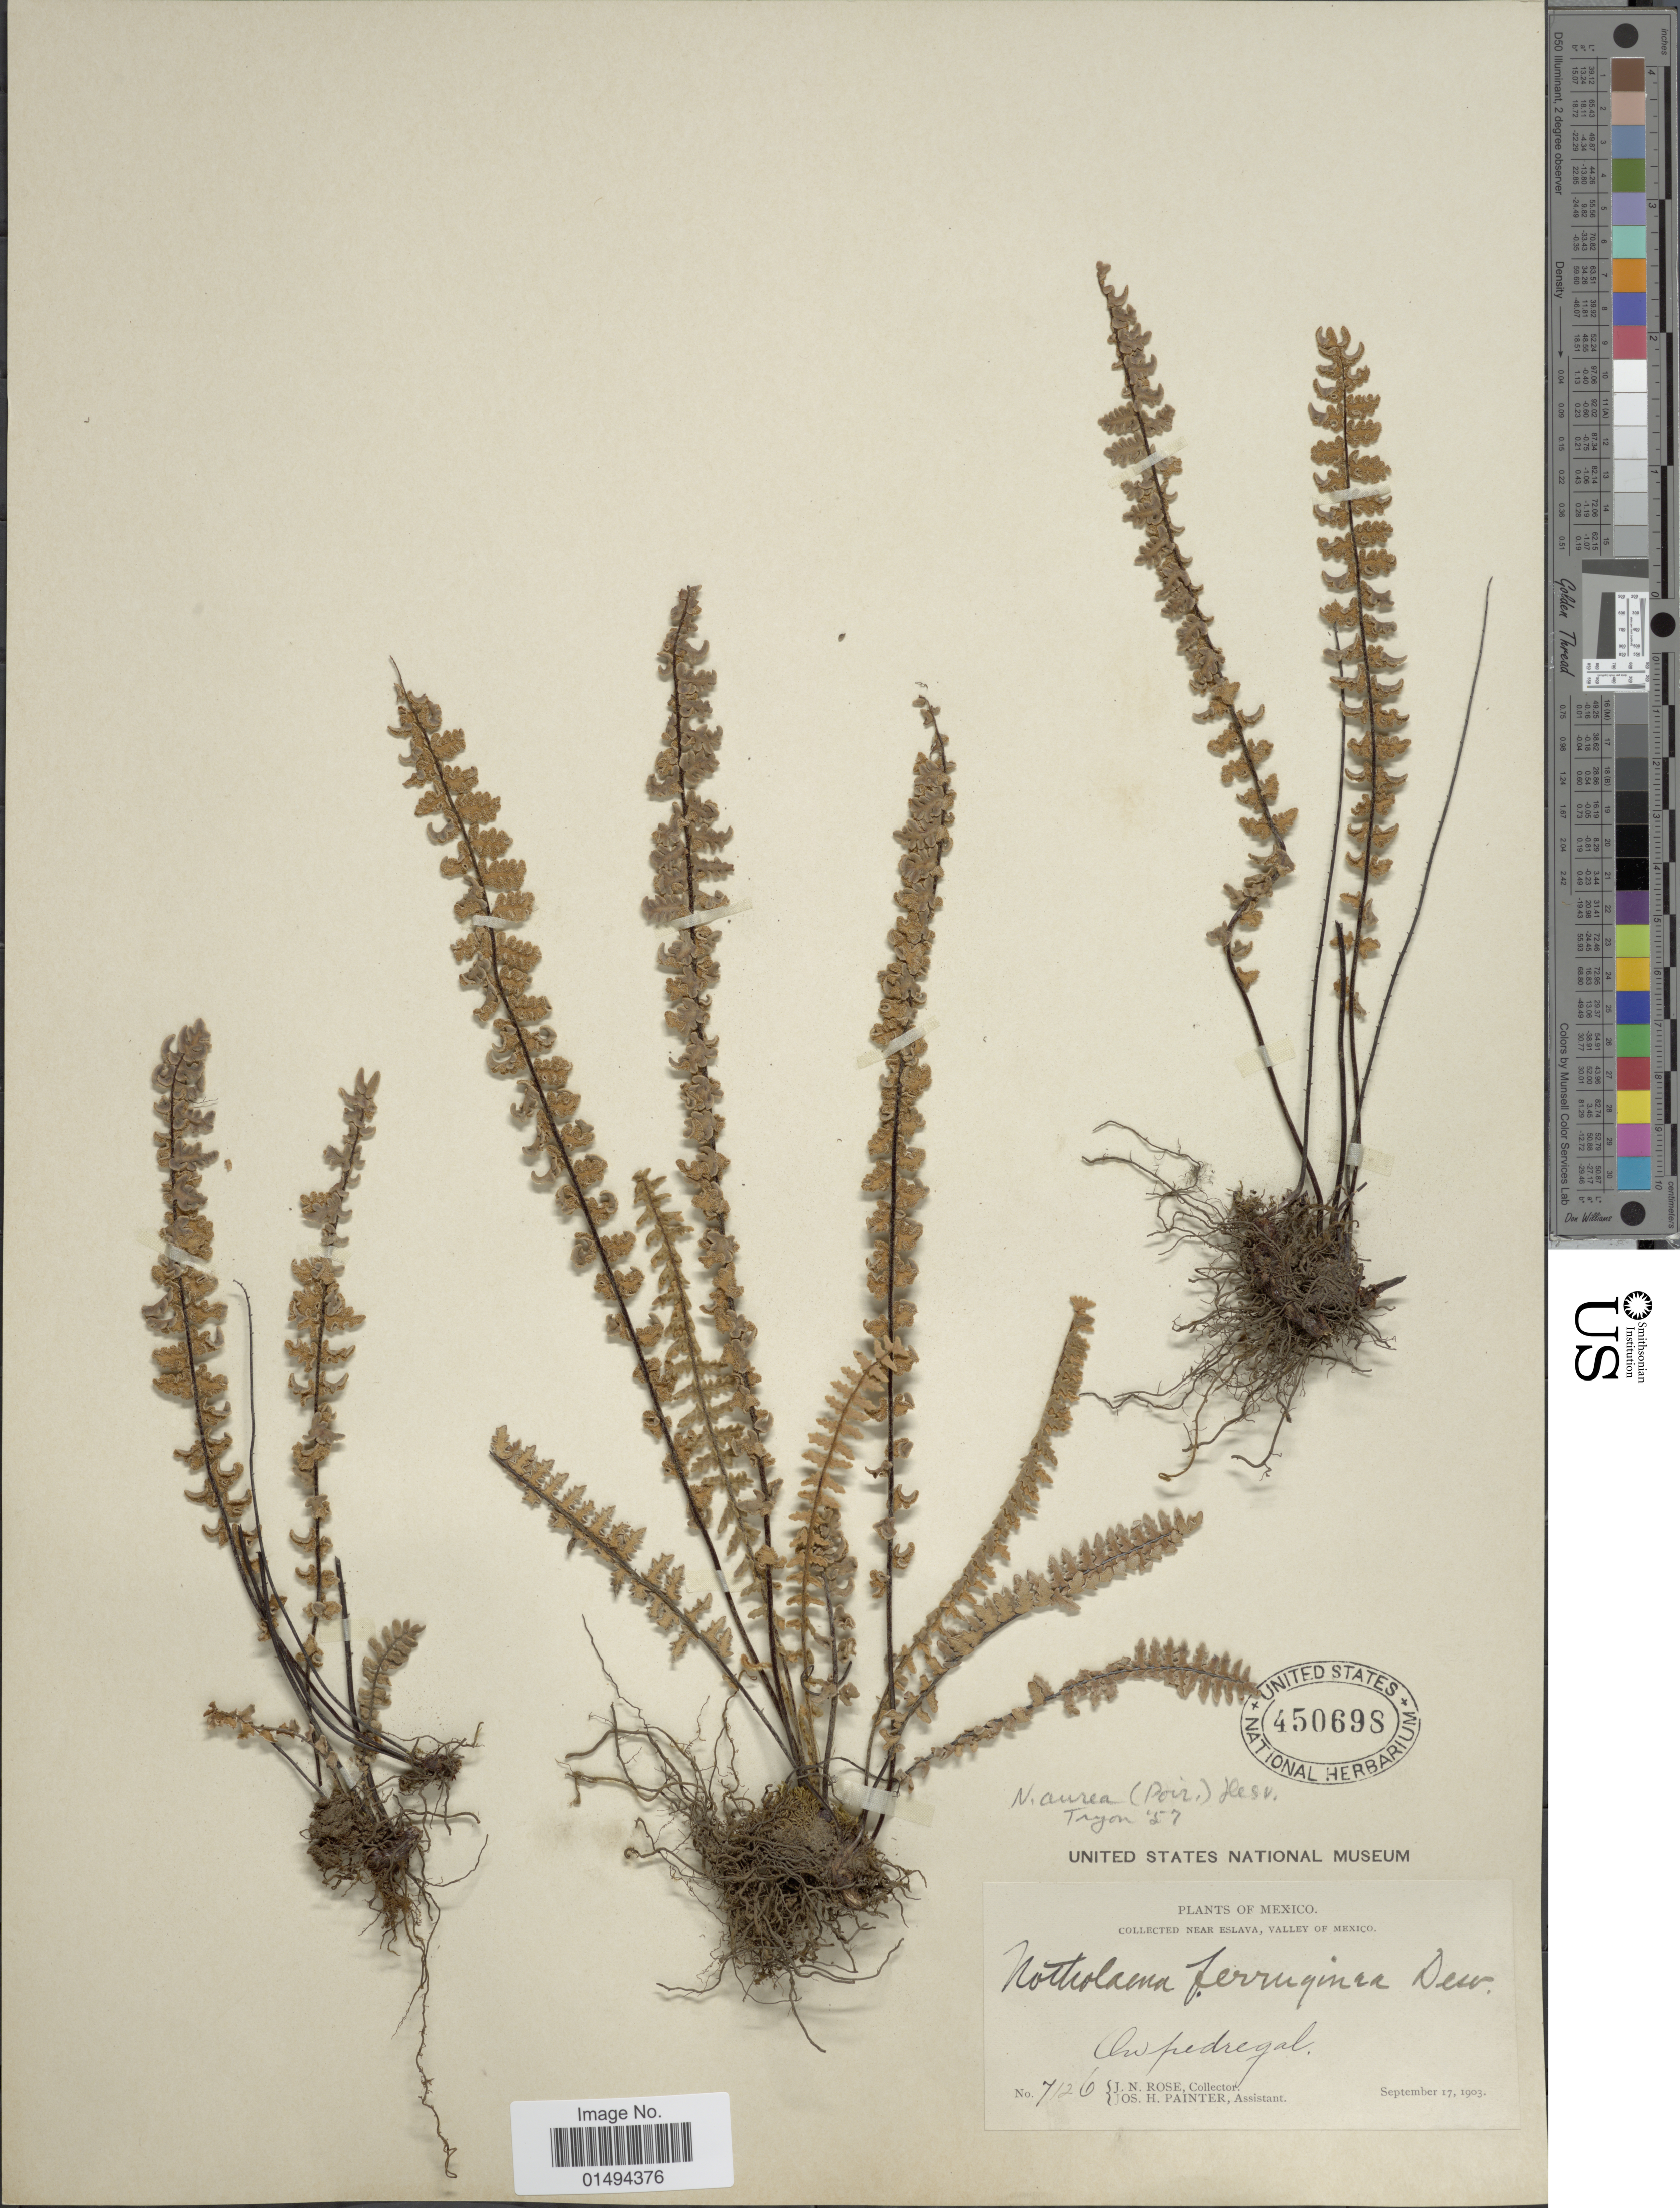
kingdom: Plantae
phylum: Tracheophyta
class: Polypodiopsida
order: Polypodiales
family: Pteridaceae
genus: Myriopteris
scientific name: Myriopteris aurea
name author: (Poir.) Grusz & Windham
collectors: J. N. Rose & J. H. Painter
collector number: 7126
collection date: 1903-09-17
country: Mexico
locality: Near Eslava, Valley of Mexico, On pedregal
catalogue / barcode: US 450698